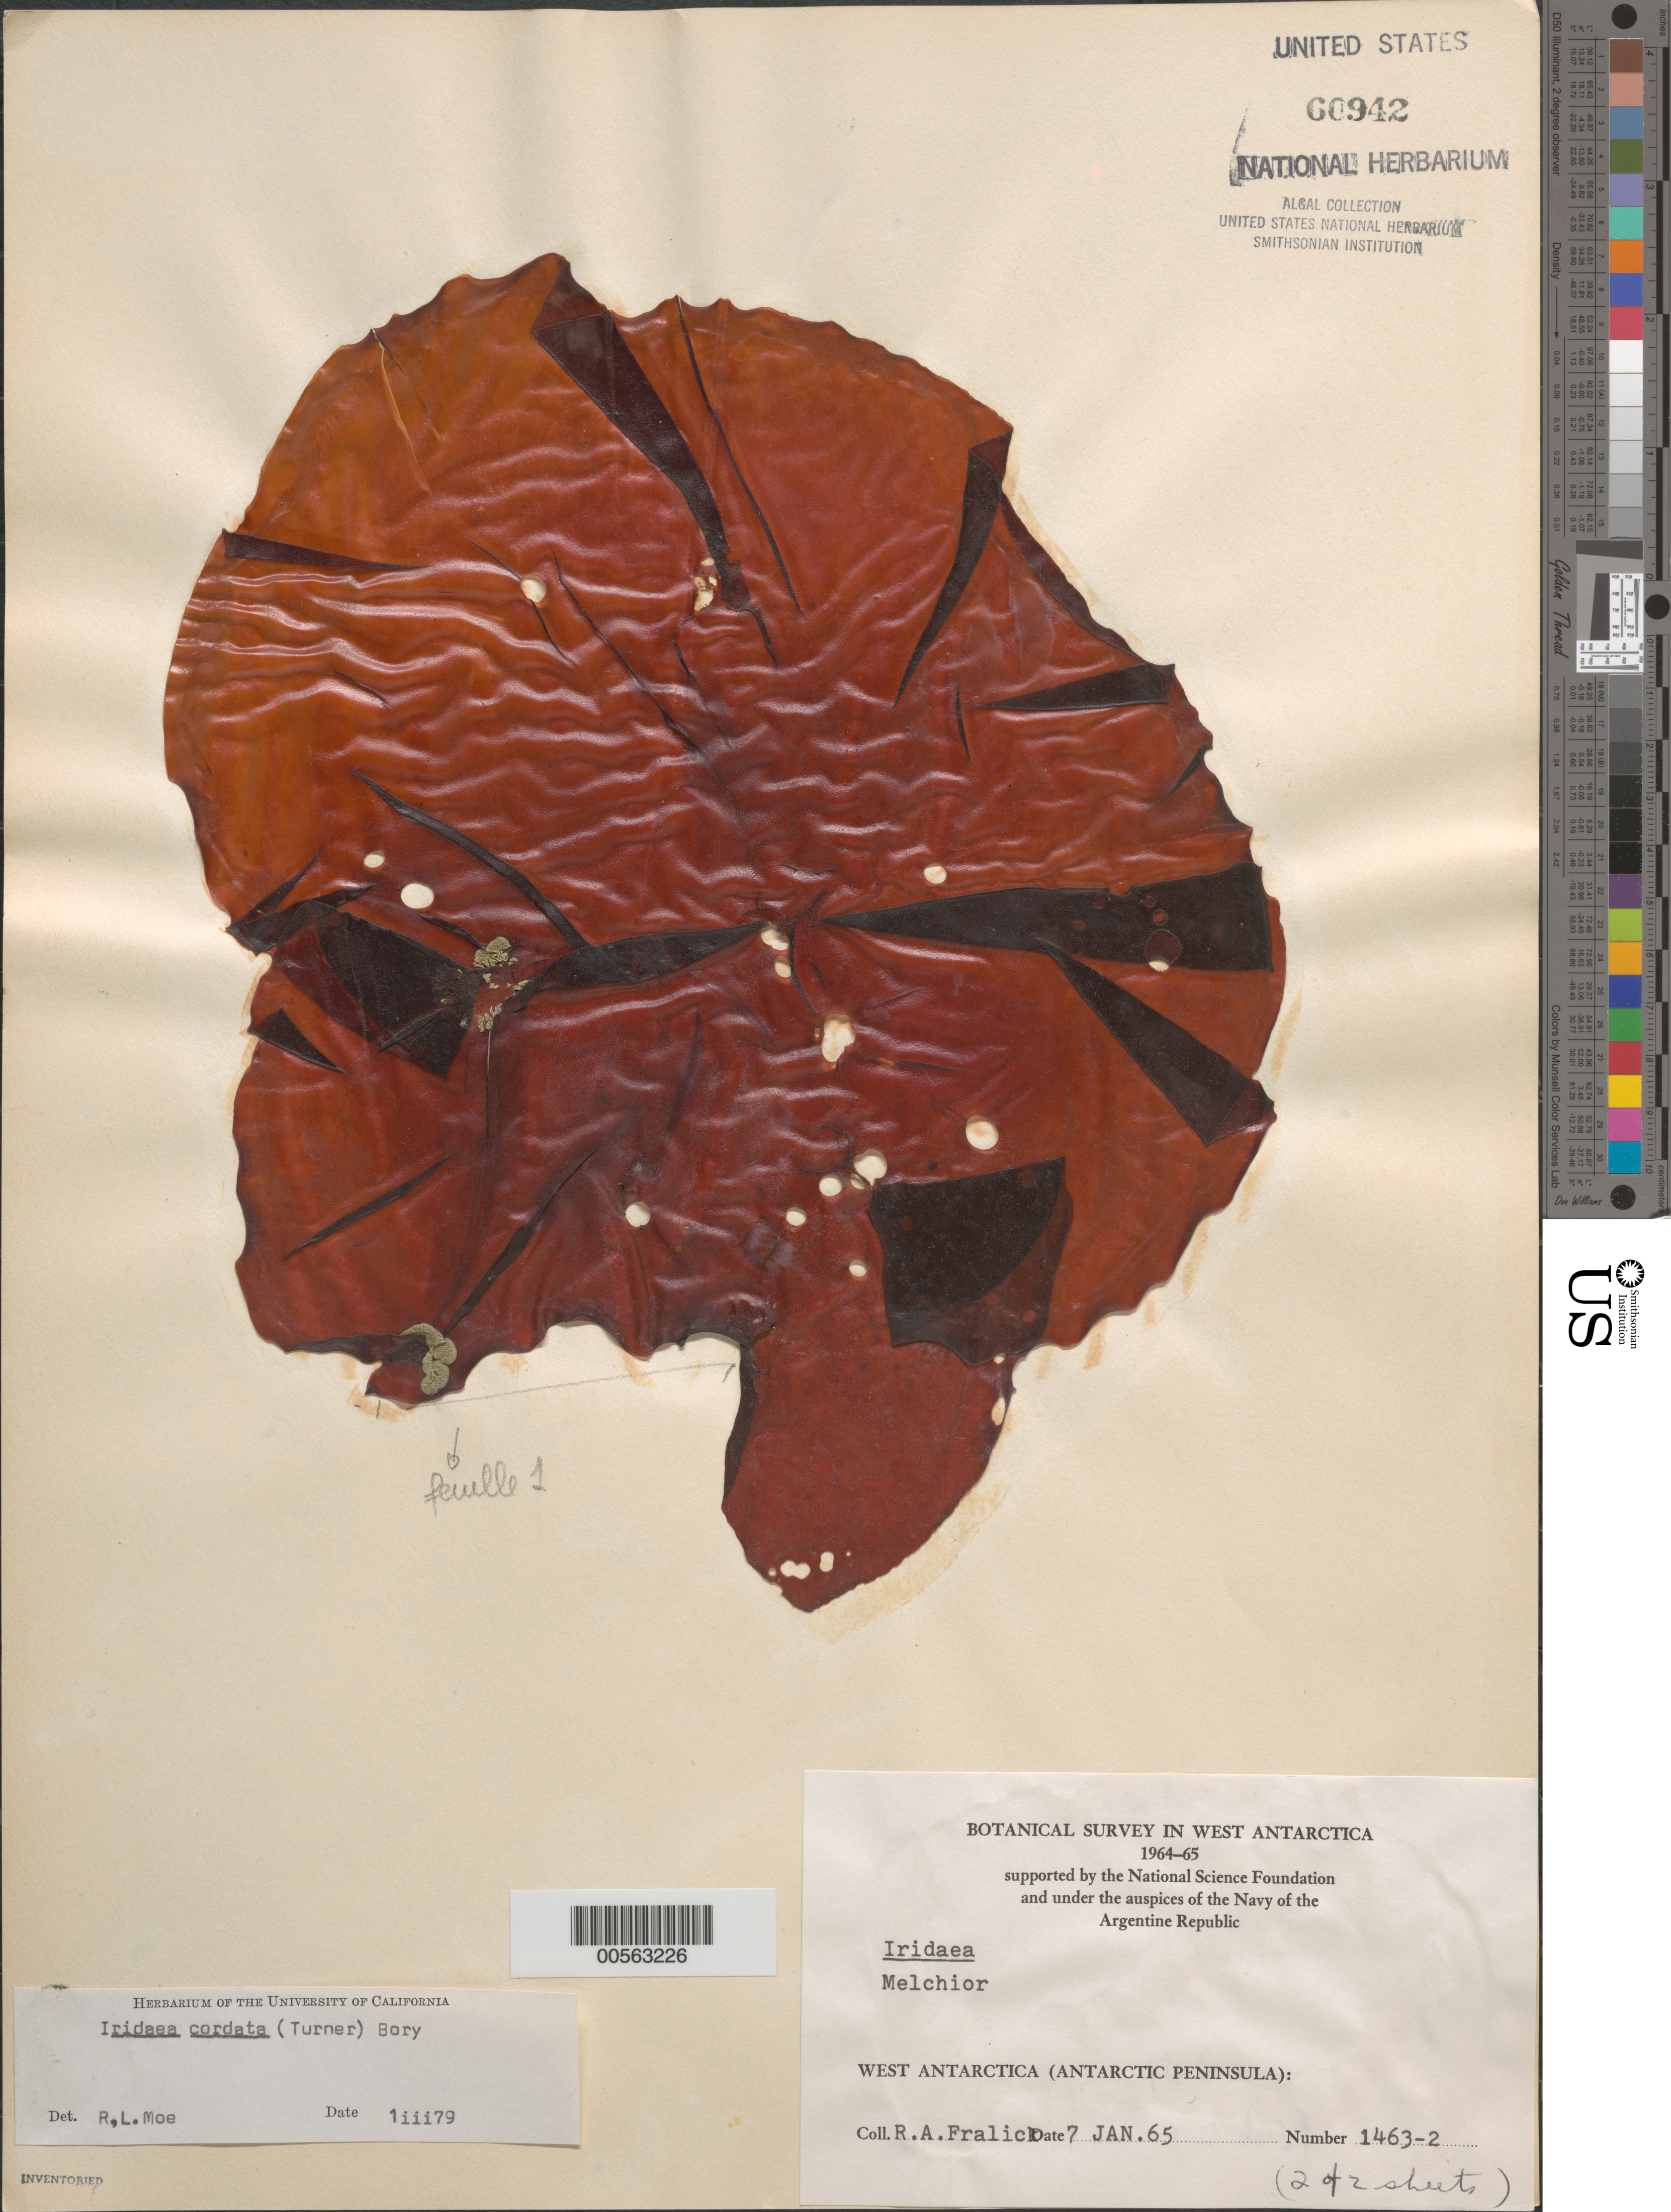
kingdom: Plantae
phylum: Rhodophyta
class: Florideophyceae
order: Gigartinales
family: Gigartinaceae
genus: Iridaea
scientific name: Iridaea cordata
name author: (Turner) Bory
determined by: Moe, R. L.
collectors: R. Fralick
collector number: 1463-2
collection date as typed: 07 Jan 1965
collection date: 1965-01-07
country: Antarctica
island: Melchior Islands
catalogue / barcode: US 60942